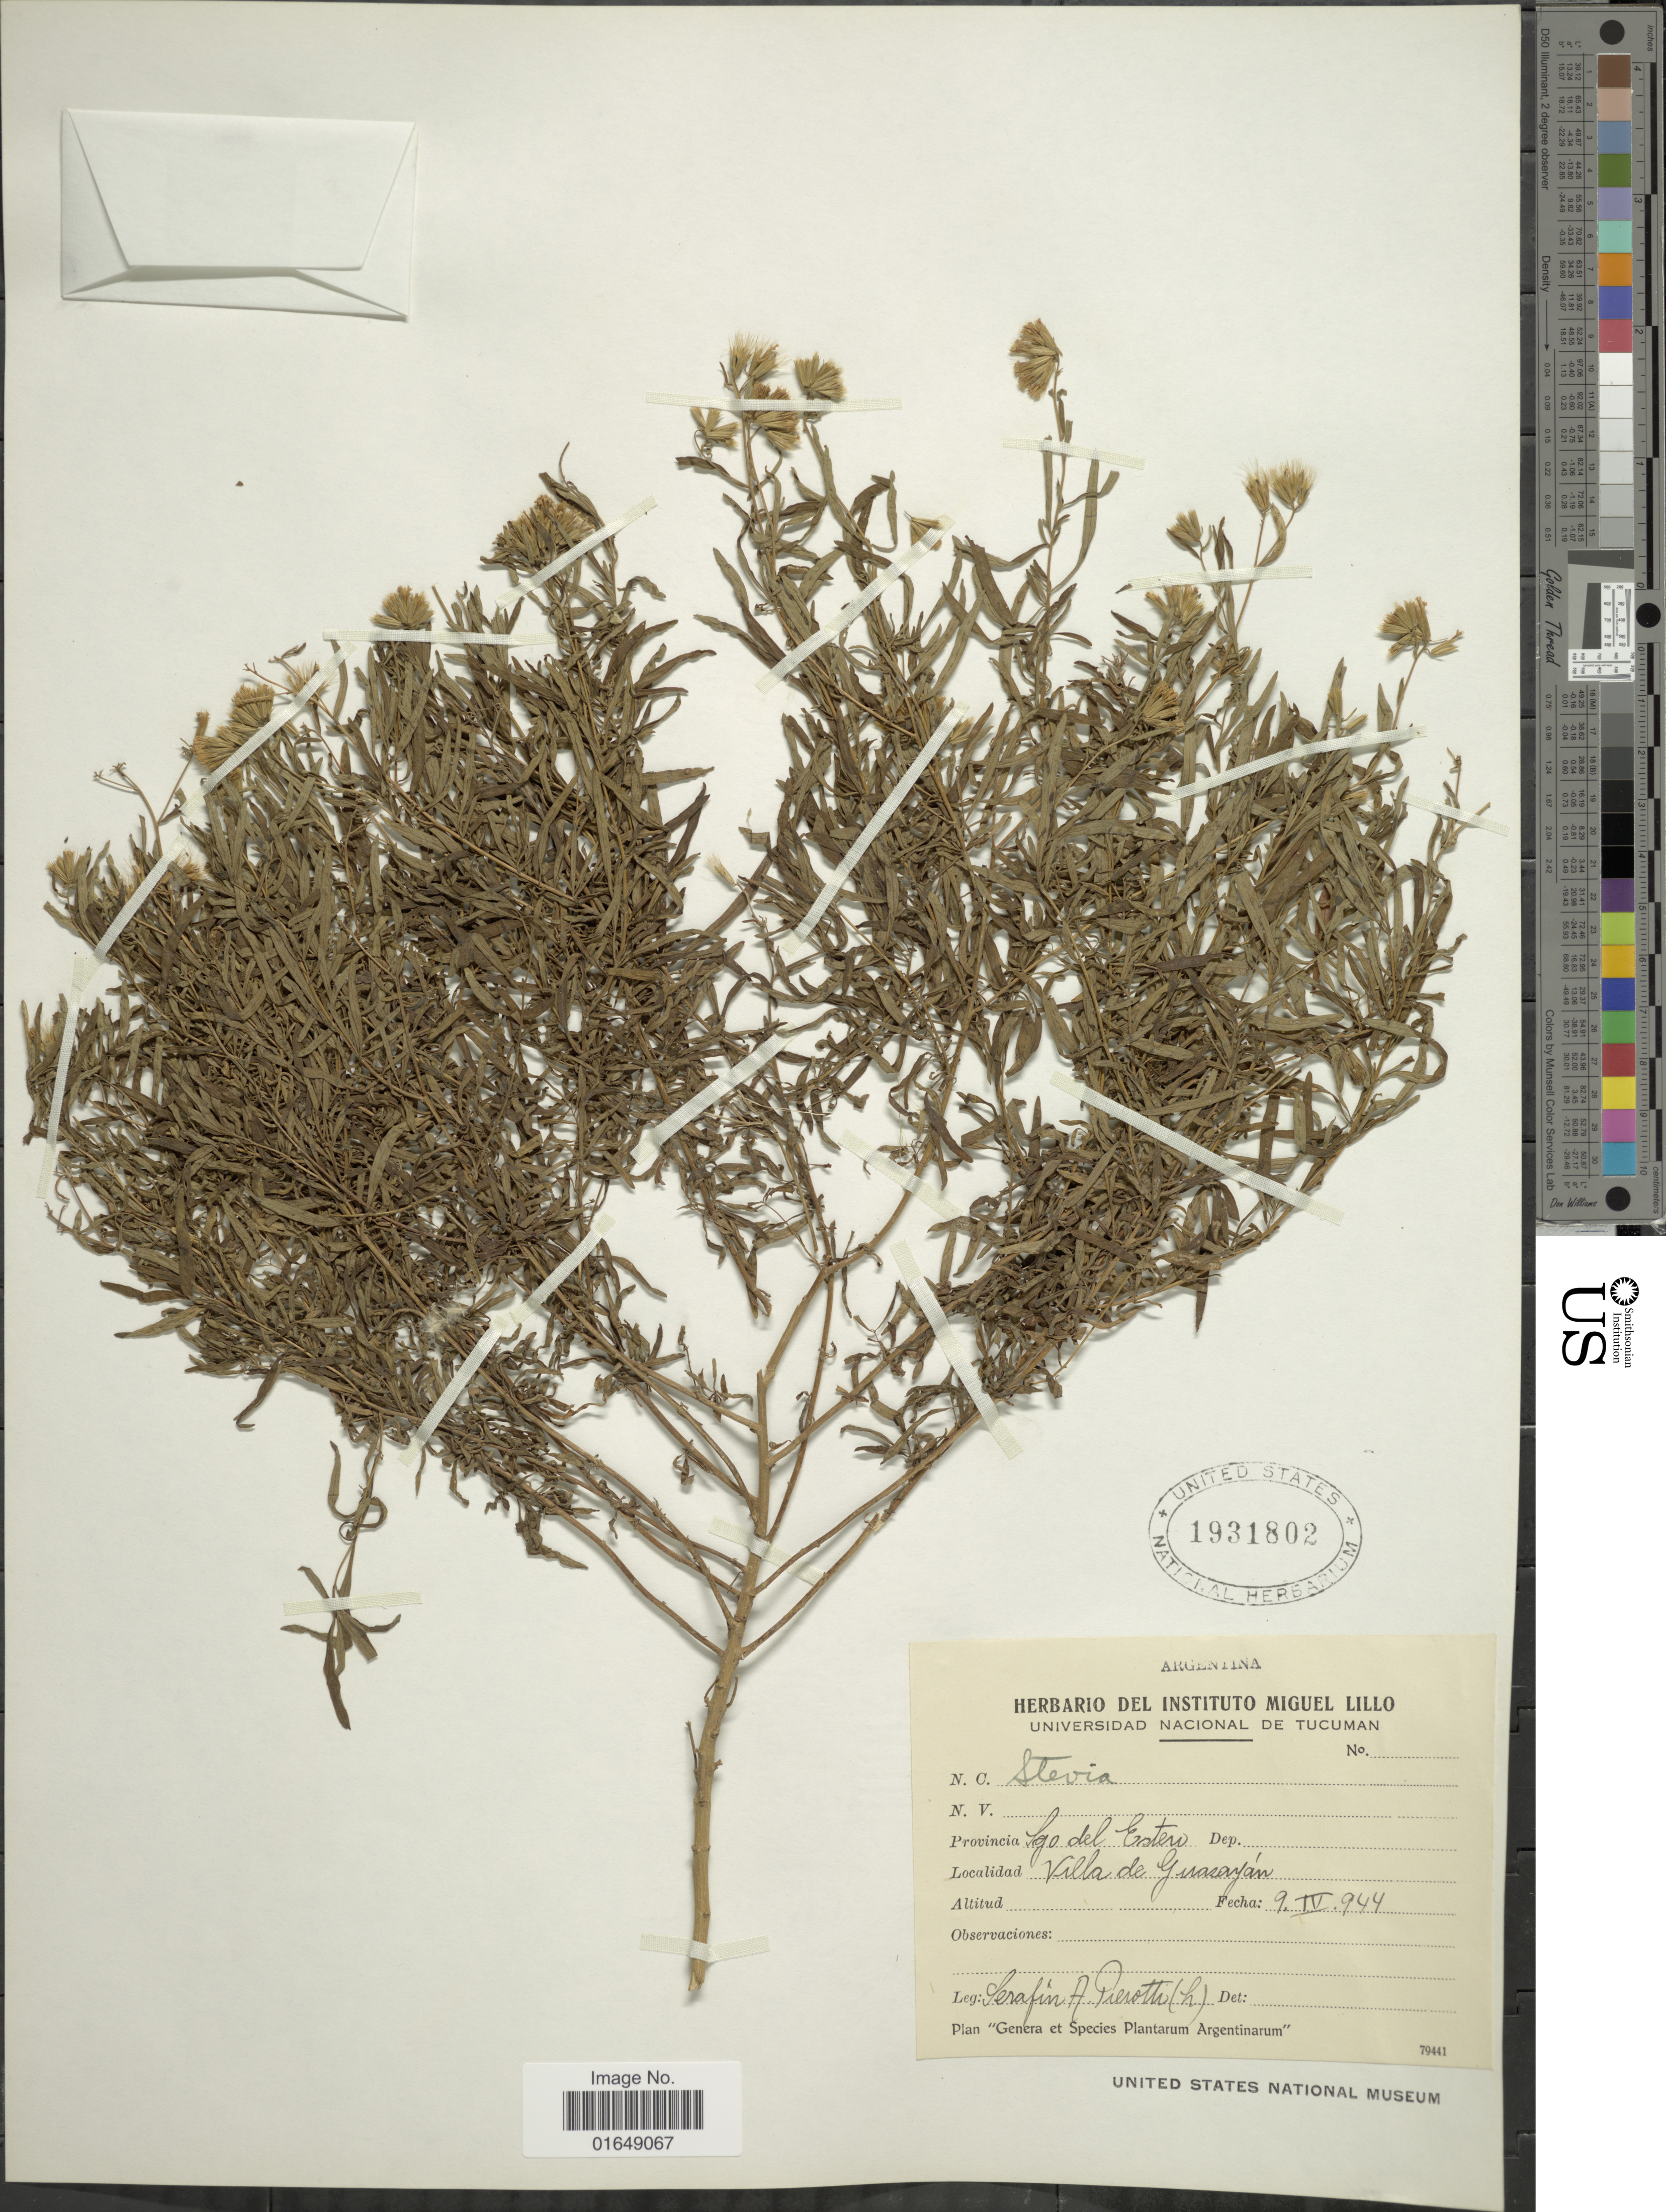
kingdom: Plantae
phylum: Tracheophyta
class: Magnoliopsida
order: Asterales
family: Asteraceae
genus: Stevia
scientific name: Stevia sp.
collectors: S. A. Pierotti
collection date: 1944-04-09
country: Argentina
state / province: Santiago del Estero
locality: Villa de Guasayán.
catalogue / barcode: US 1931802